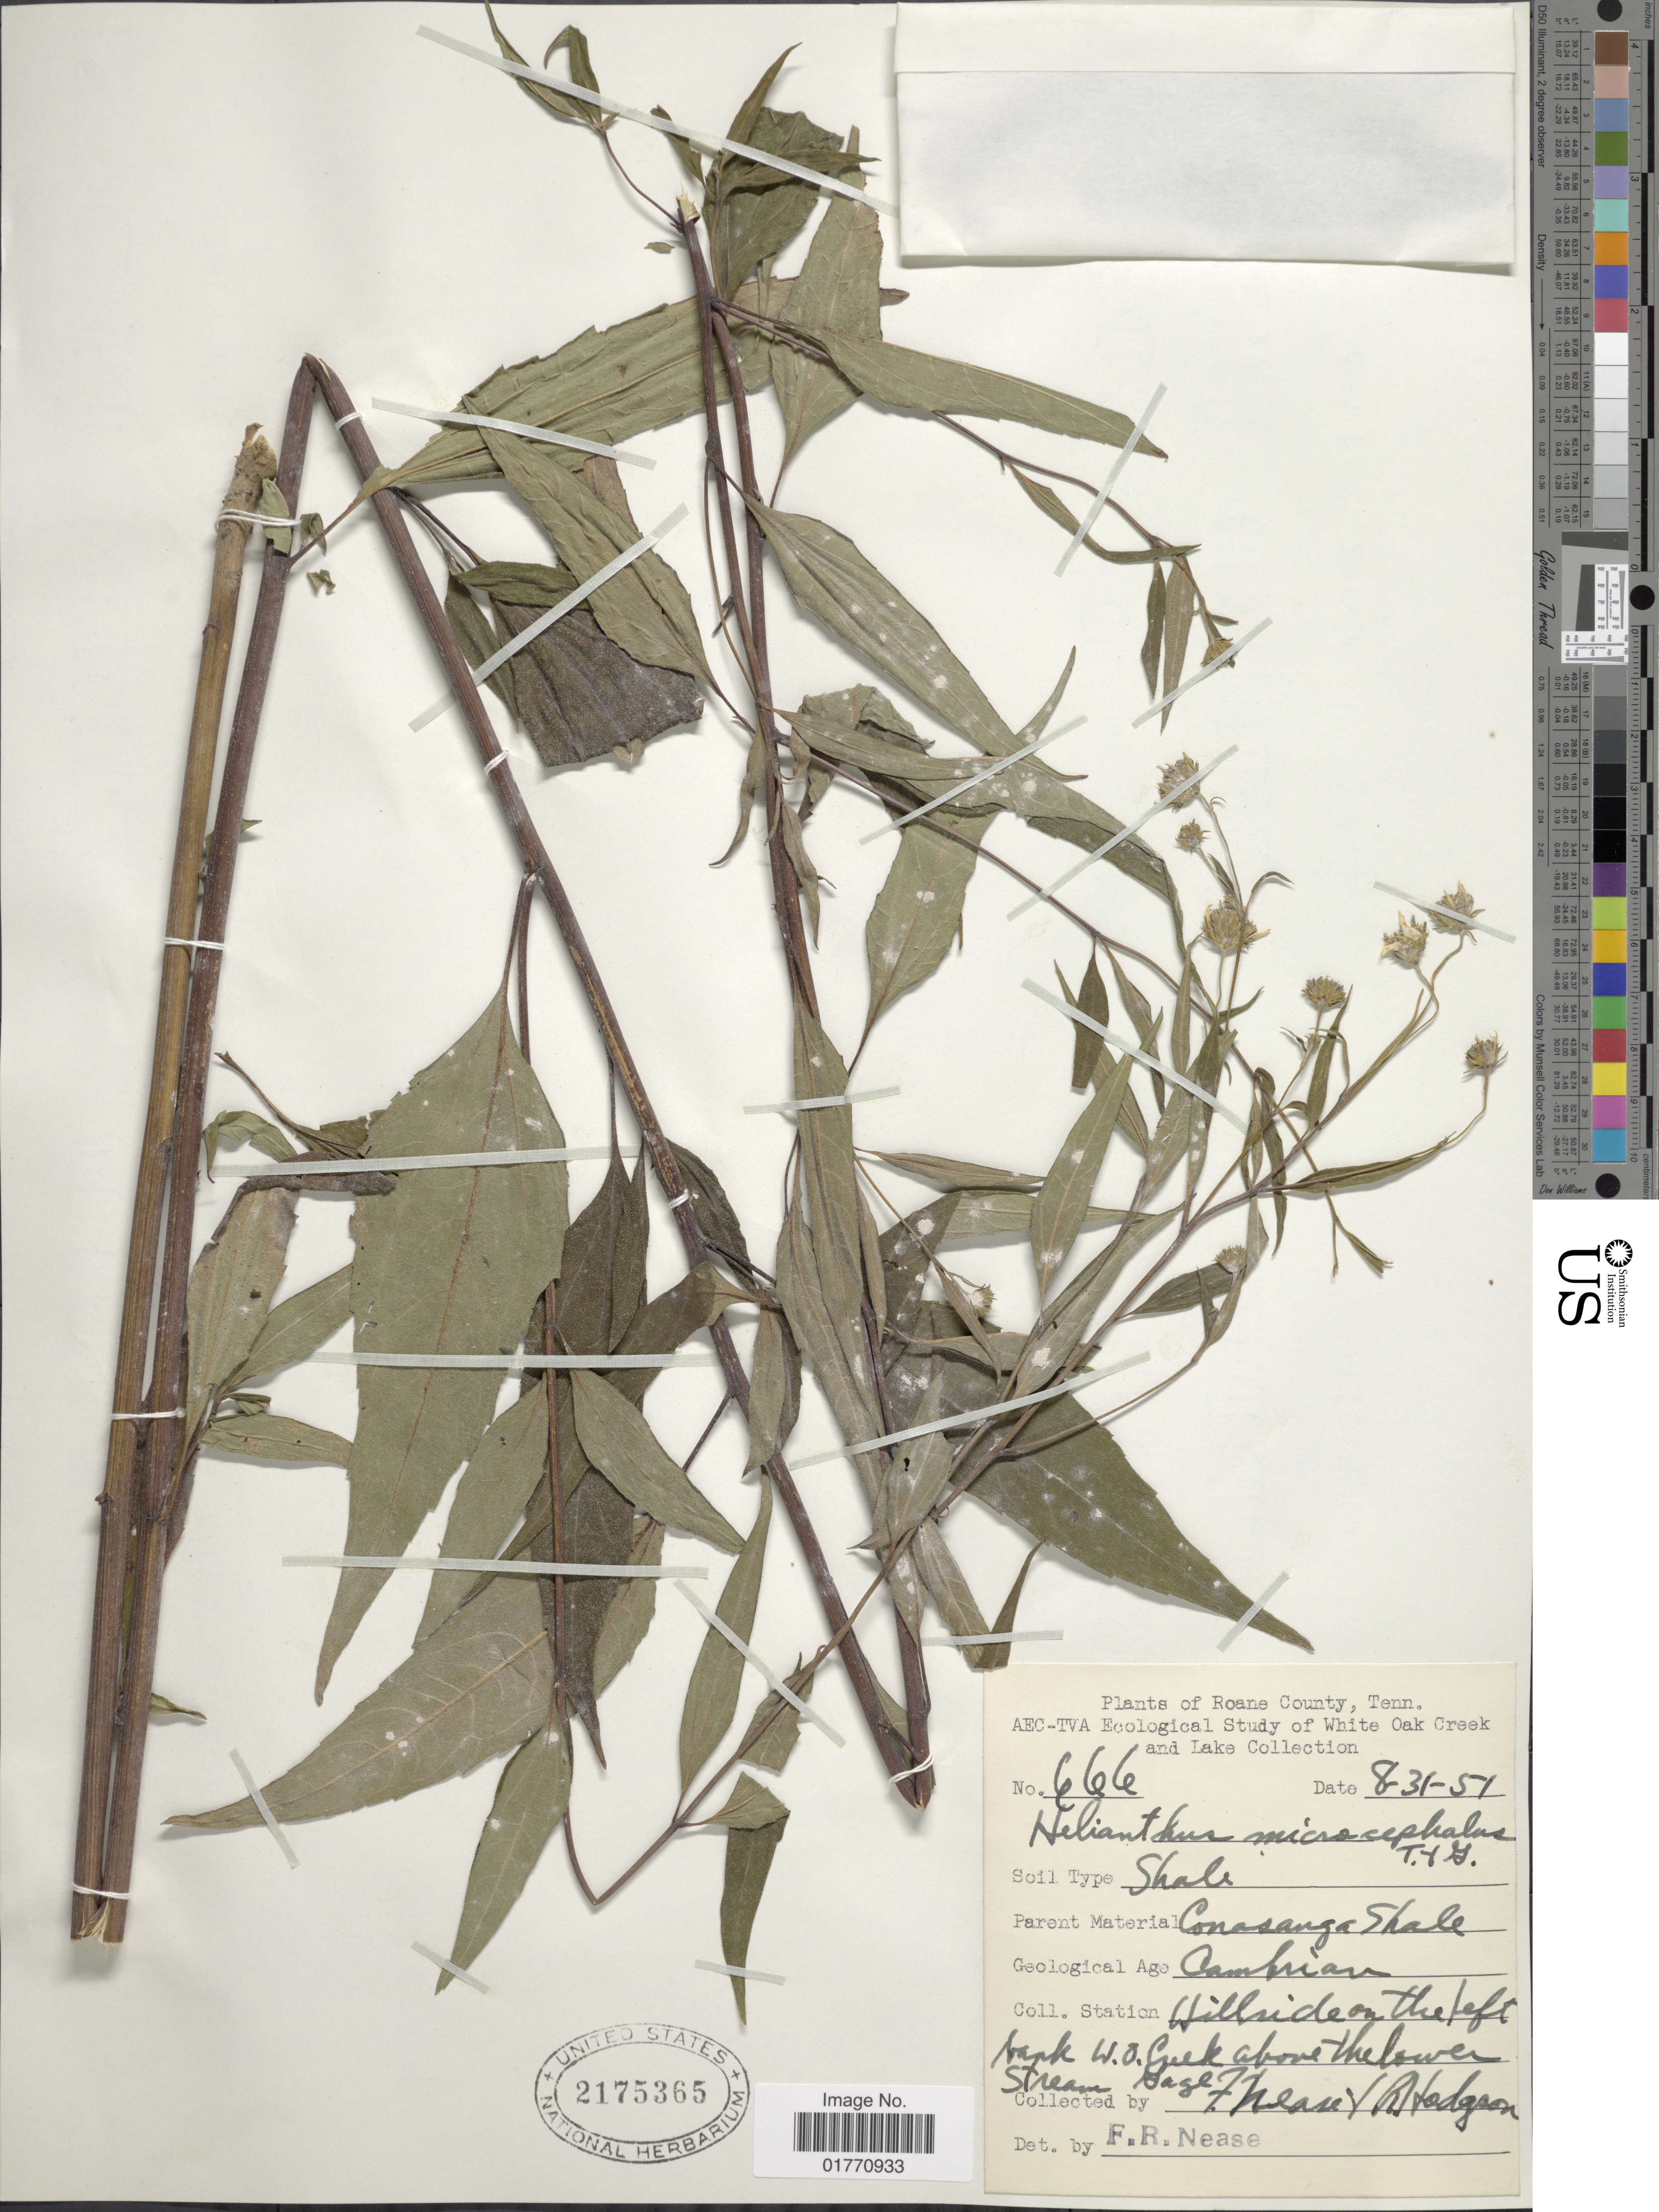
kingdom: Plantae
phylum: Tracheophyta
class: Magnoliopsida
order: Asterales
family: Asteraceae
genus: Helianthus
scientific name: Helianthus microcephalus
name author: Torr. & A. Gray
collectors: F. Nease & R. Hodgson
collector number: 666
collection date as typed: Transcribed d/m/y: 31/8/51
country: United States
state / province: Tennessee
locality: Roane County, White Oak Creek and Lake, Hillside on the left bank W.O. Creek above the lower Stream Gage.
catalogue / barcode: US 2175365